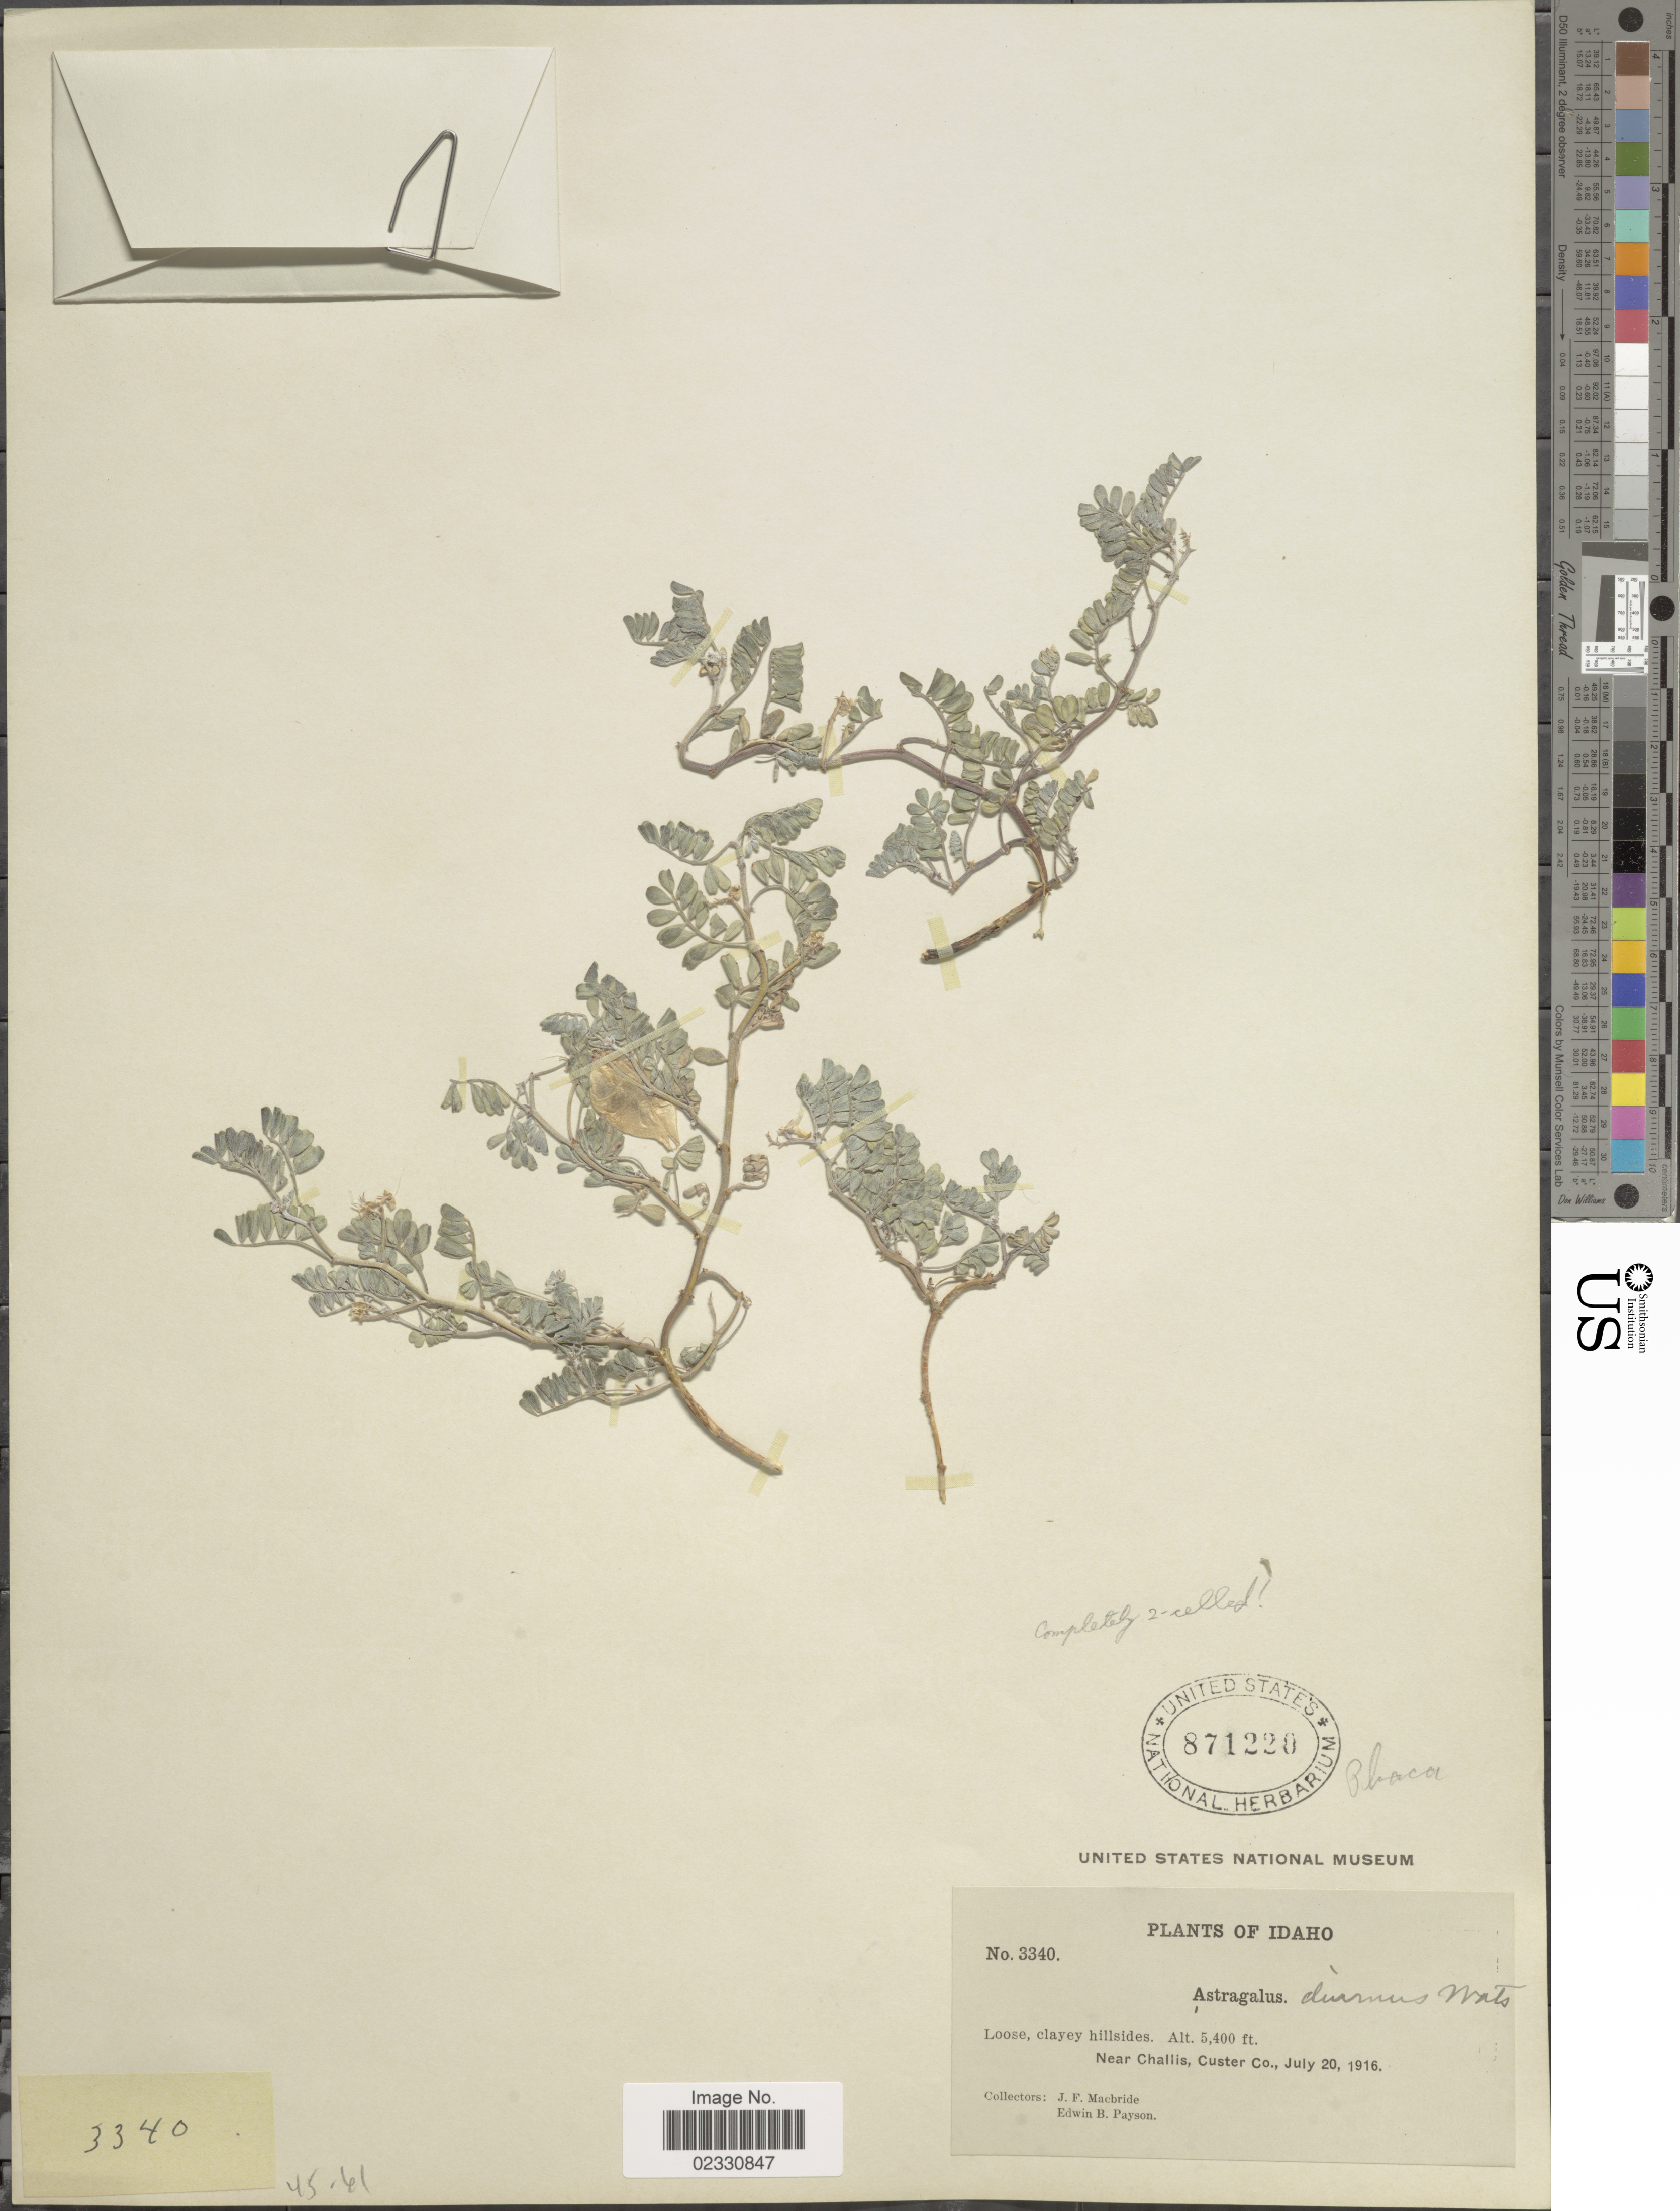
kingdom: Plantae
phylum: Tracheophyta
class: Magnoliopsida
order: Fabales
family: Fabaceae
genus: Astragalus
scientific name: Astragalus diurnus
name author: S. Watson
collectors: J. F. Macbride & E. B. Payson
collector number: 3340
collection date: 1916-07-20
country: United States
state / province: Idaho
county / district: Custer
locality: Clayey hillsides, near Challis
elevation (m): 1646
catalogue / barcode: US 871220